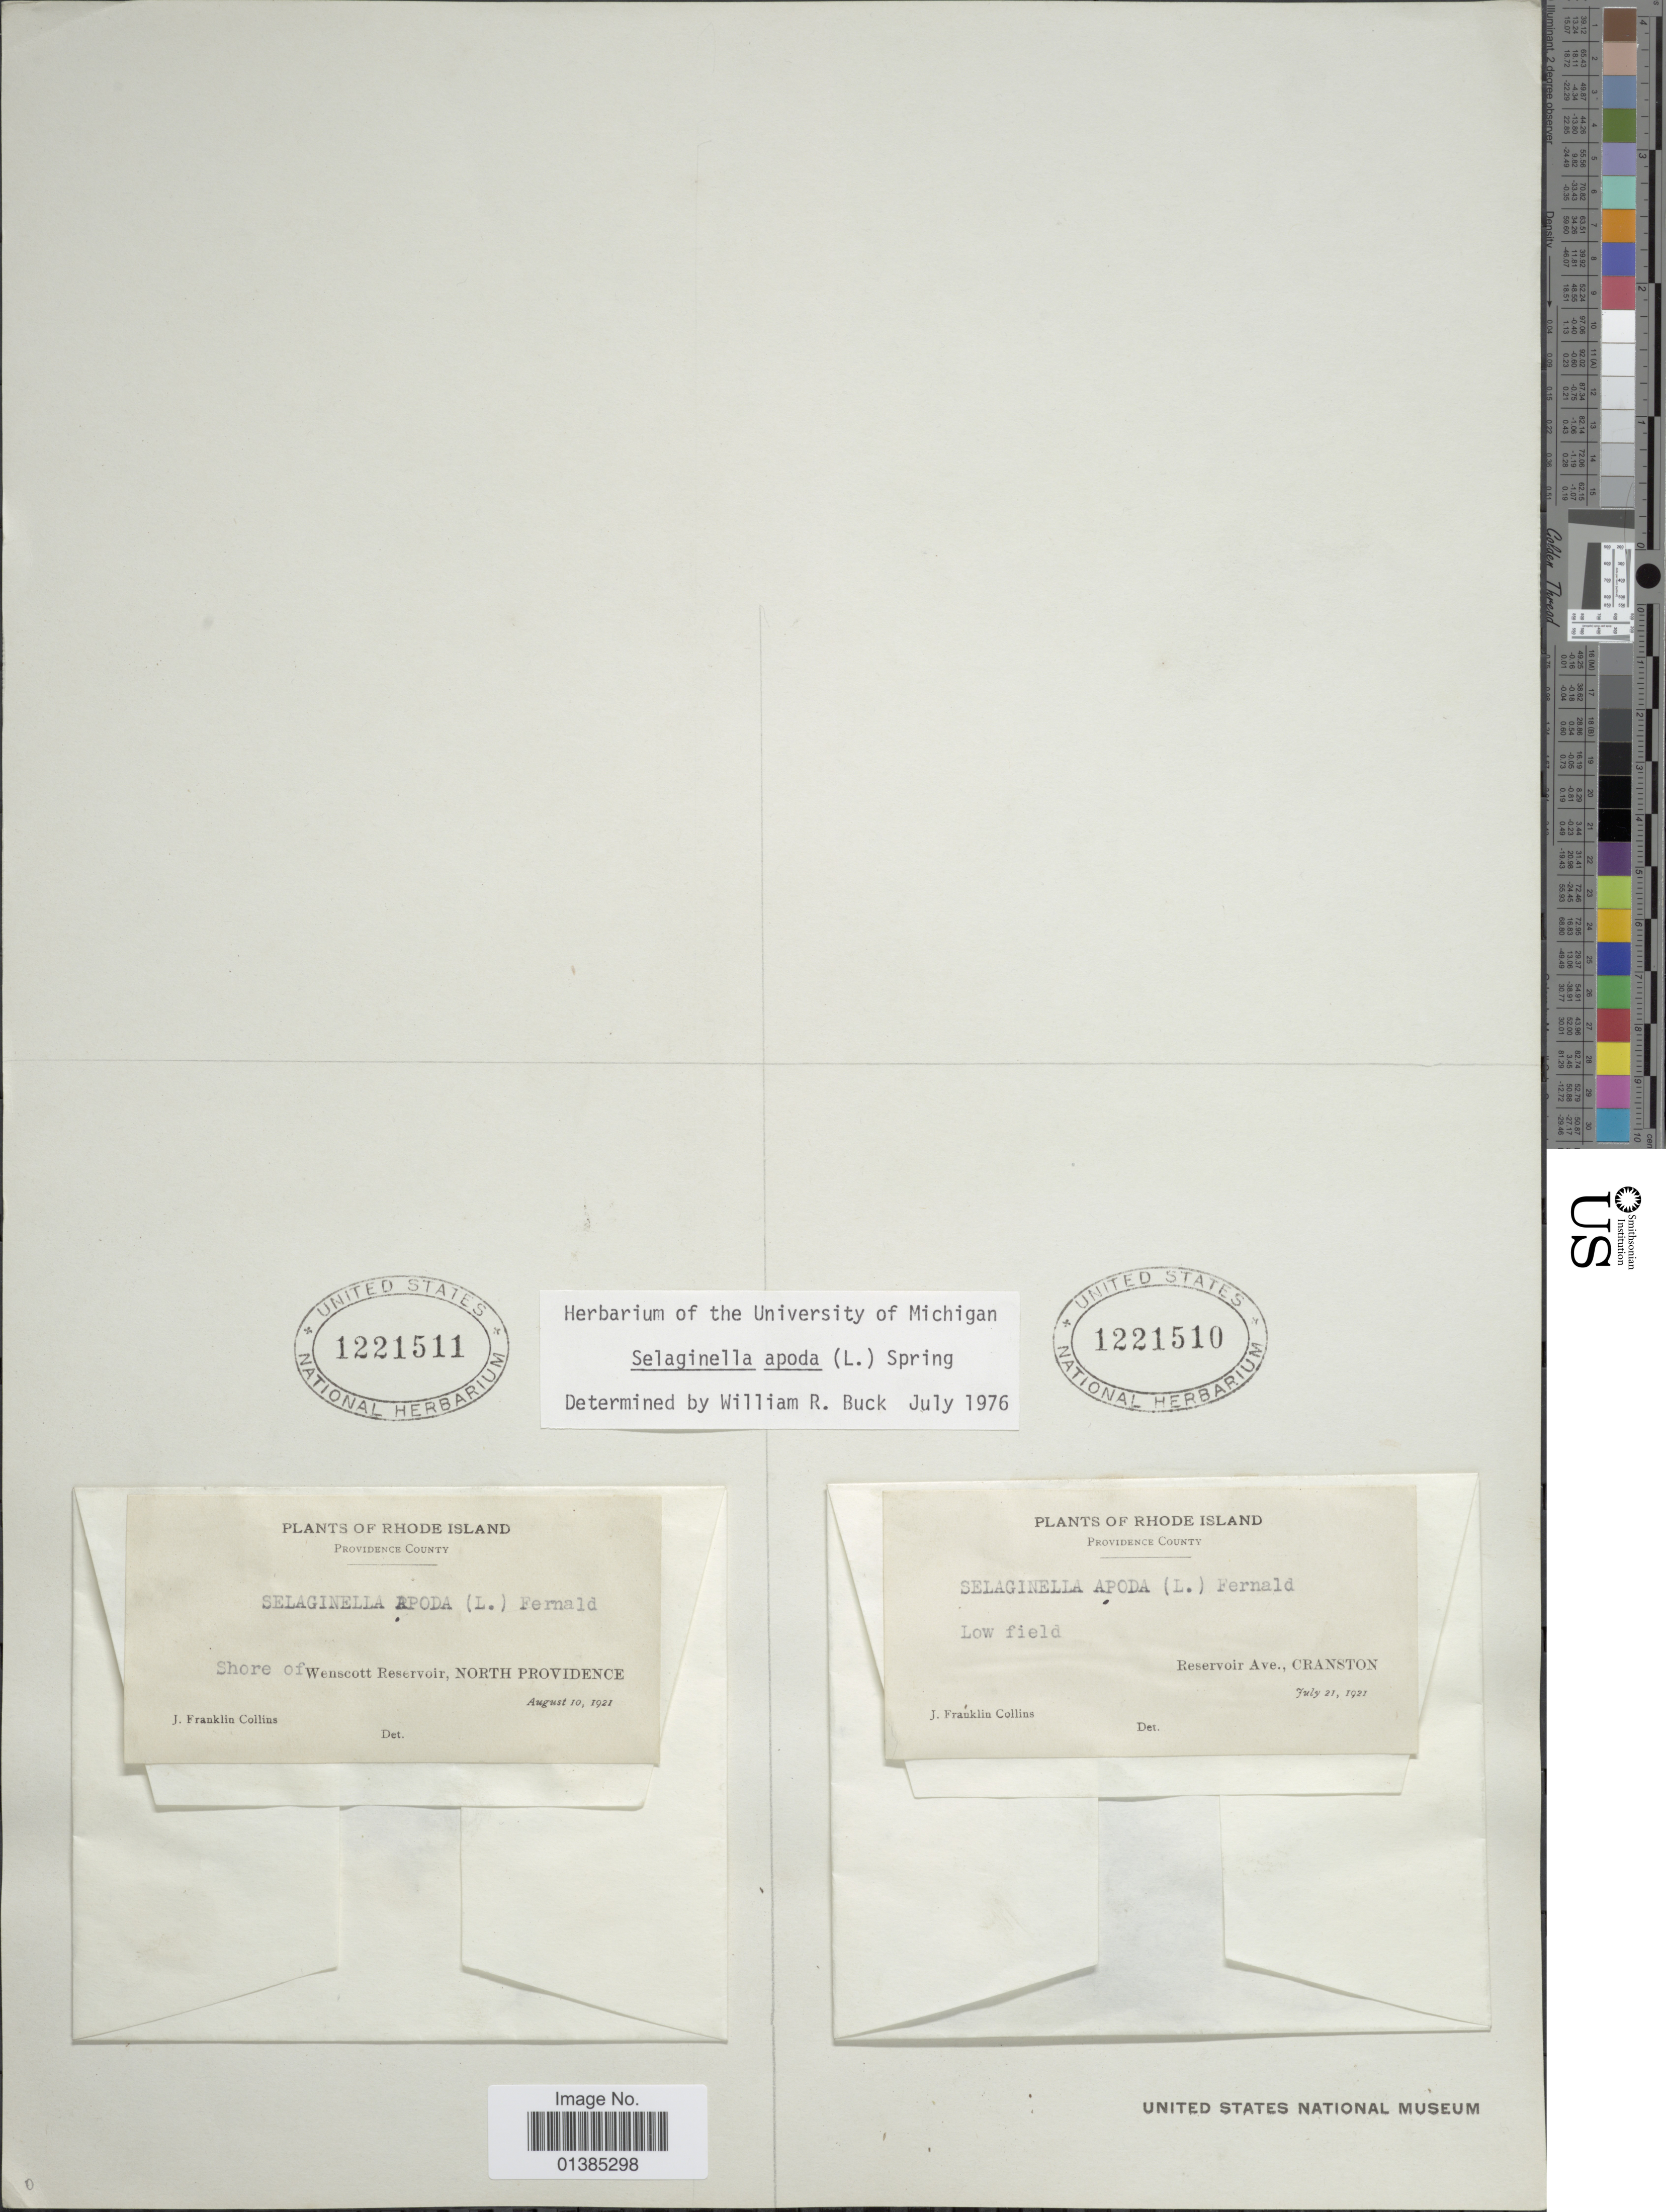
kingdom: Plantae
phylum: Tracheophyta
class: Lycopodiopsida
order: Selaginellales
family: Selaginellaceae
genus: Selaginella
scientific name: Selaginella apus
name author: Spring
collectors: J. Collins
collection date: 1921-07-21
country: United States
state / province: Rhode Island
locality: Providence County. Reservoire Ave., Cranston.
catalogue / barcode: US 1221510